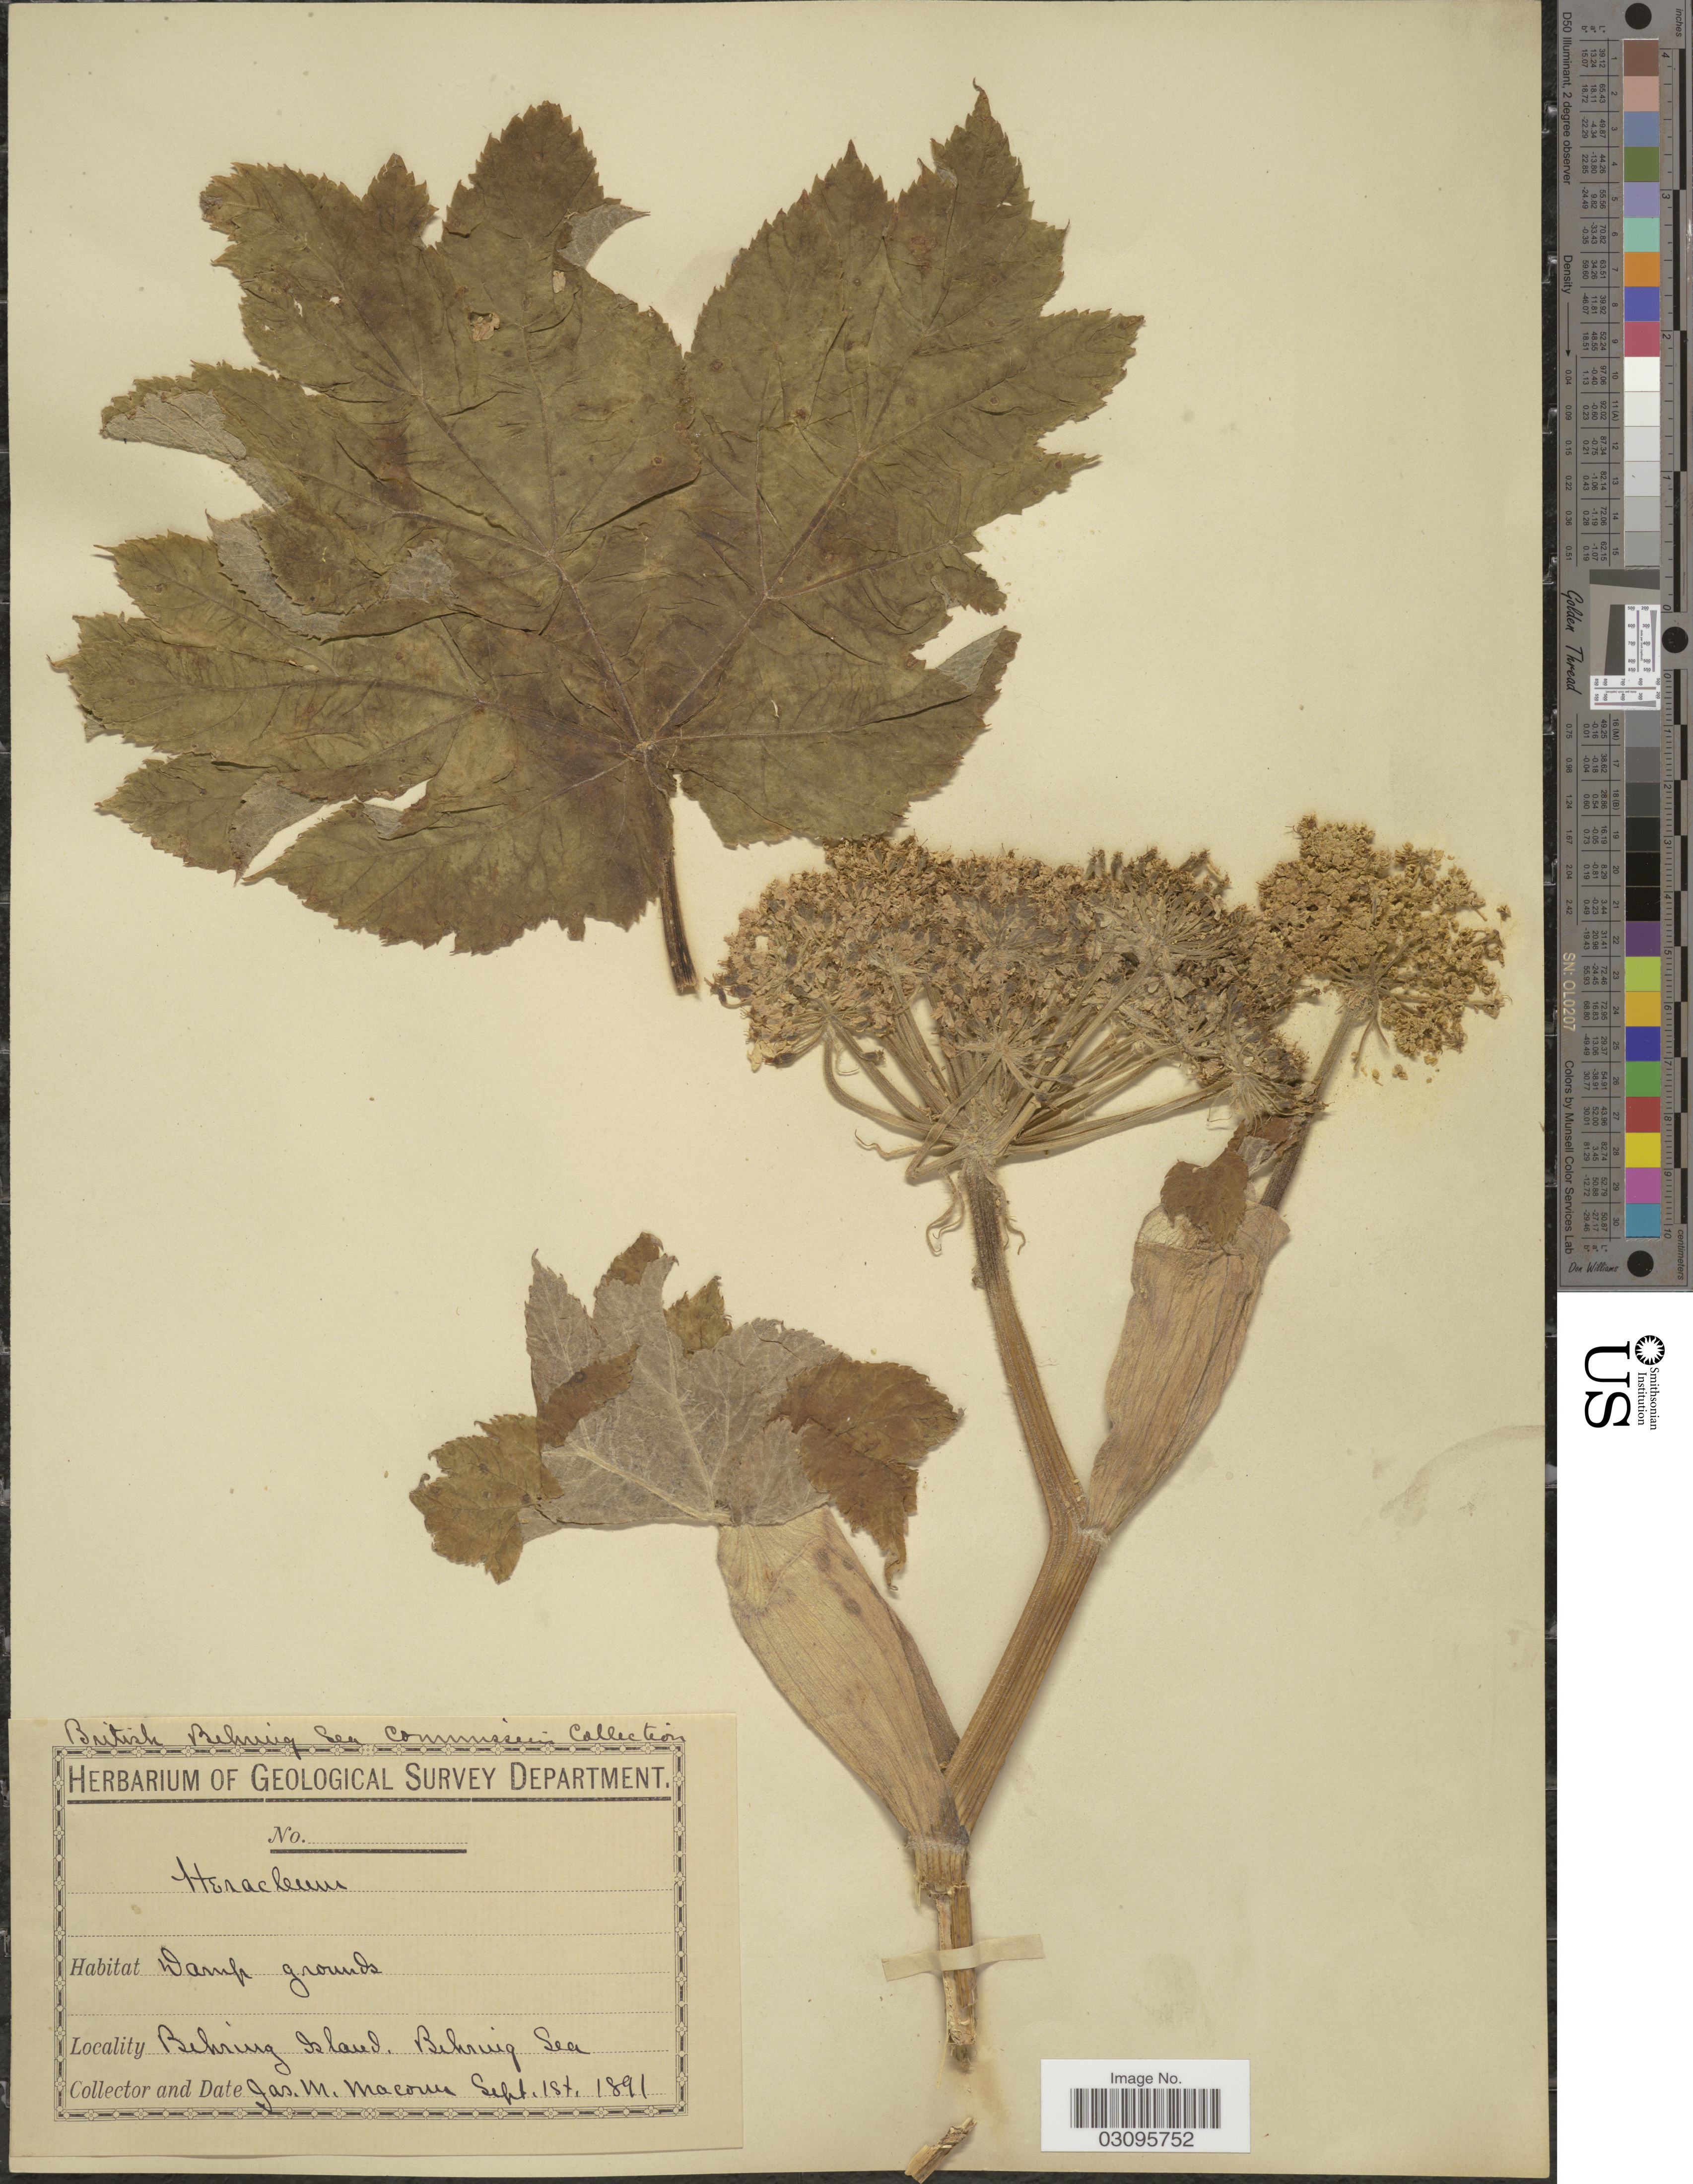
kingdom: Plantae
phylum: Tracheophyta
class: Magnoliopsida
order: Apiales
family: Apiaceae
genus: Heracleum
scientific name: Heracleum lanatum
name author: Michx.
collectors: J. M. Macoun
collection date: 1891-09-01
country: Russian Federation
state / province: Kamchatka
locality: Behring Island. Behring Sea.